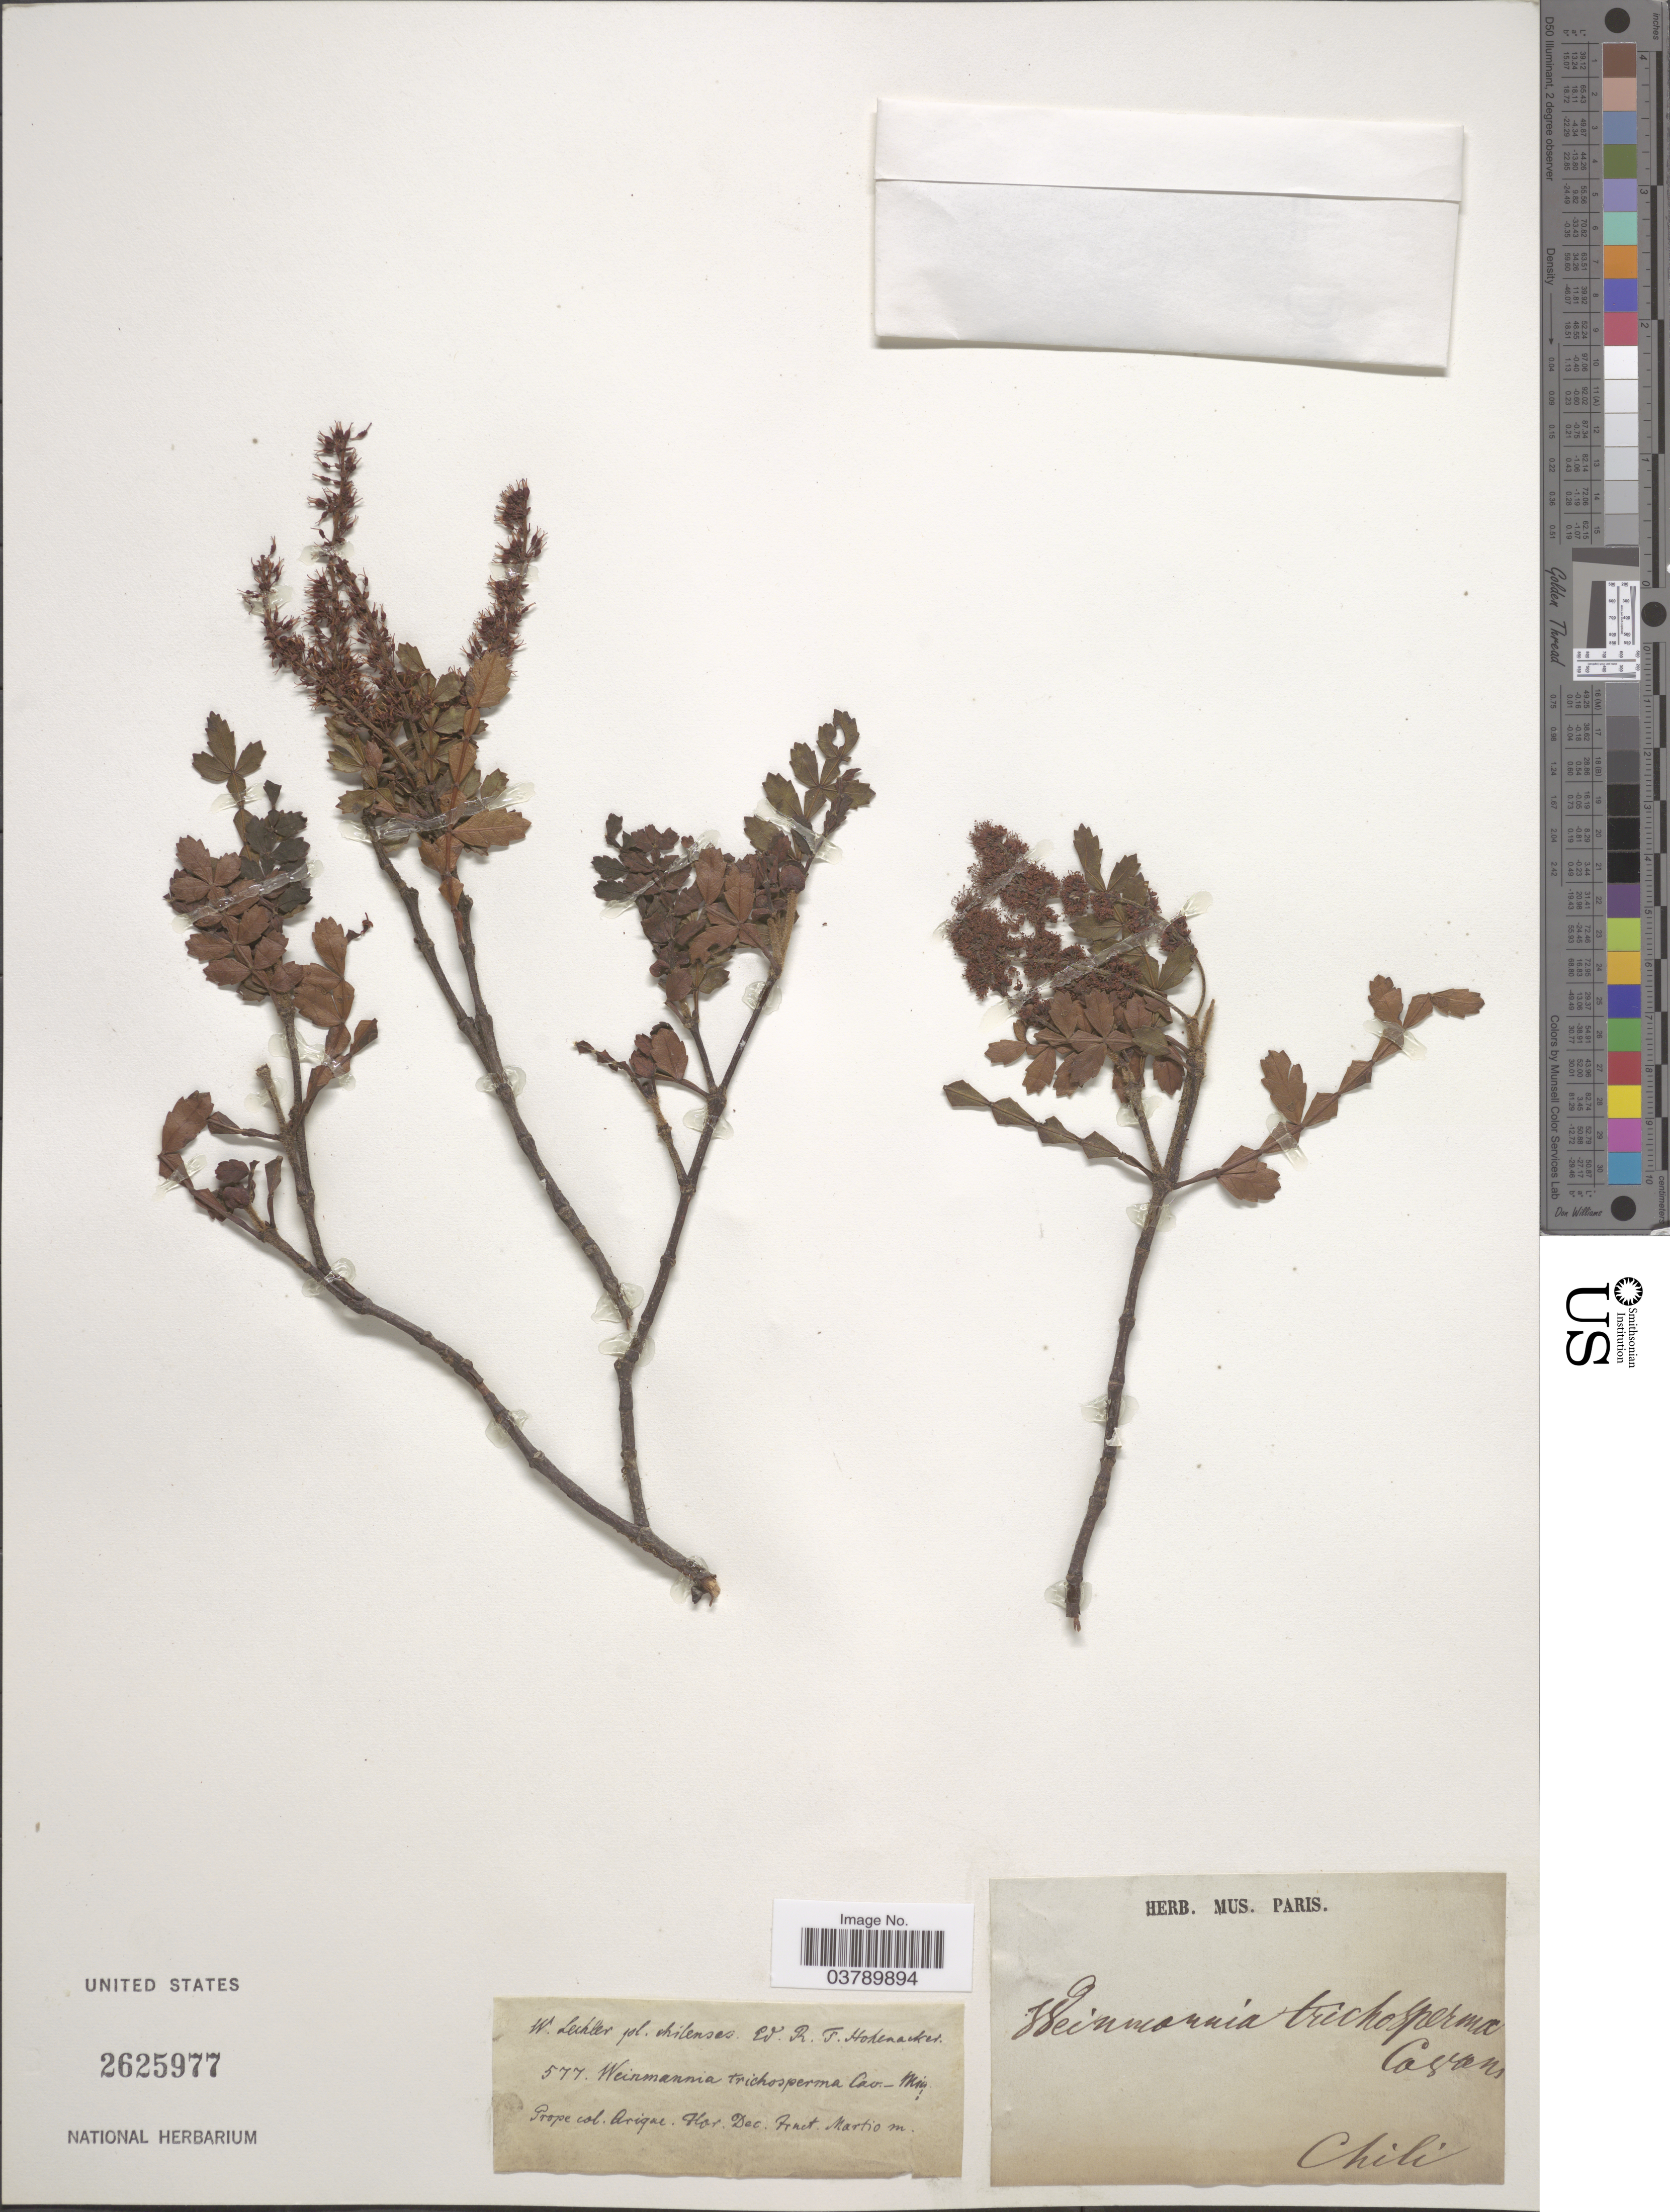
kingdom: Plantae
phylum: Tracheophyta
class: Magnoliopsida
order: Oxalidales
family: Cunoniaceae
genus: Weinmannia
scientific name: Weinmannia trichosperma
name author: Cav.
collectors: R. F. Hohenacker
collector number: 577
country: Chile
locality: Prope col. Arique*.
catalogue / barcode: US 2625977